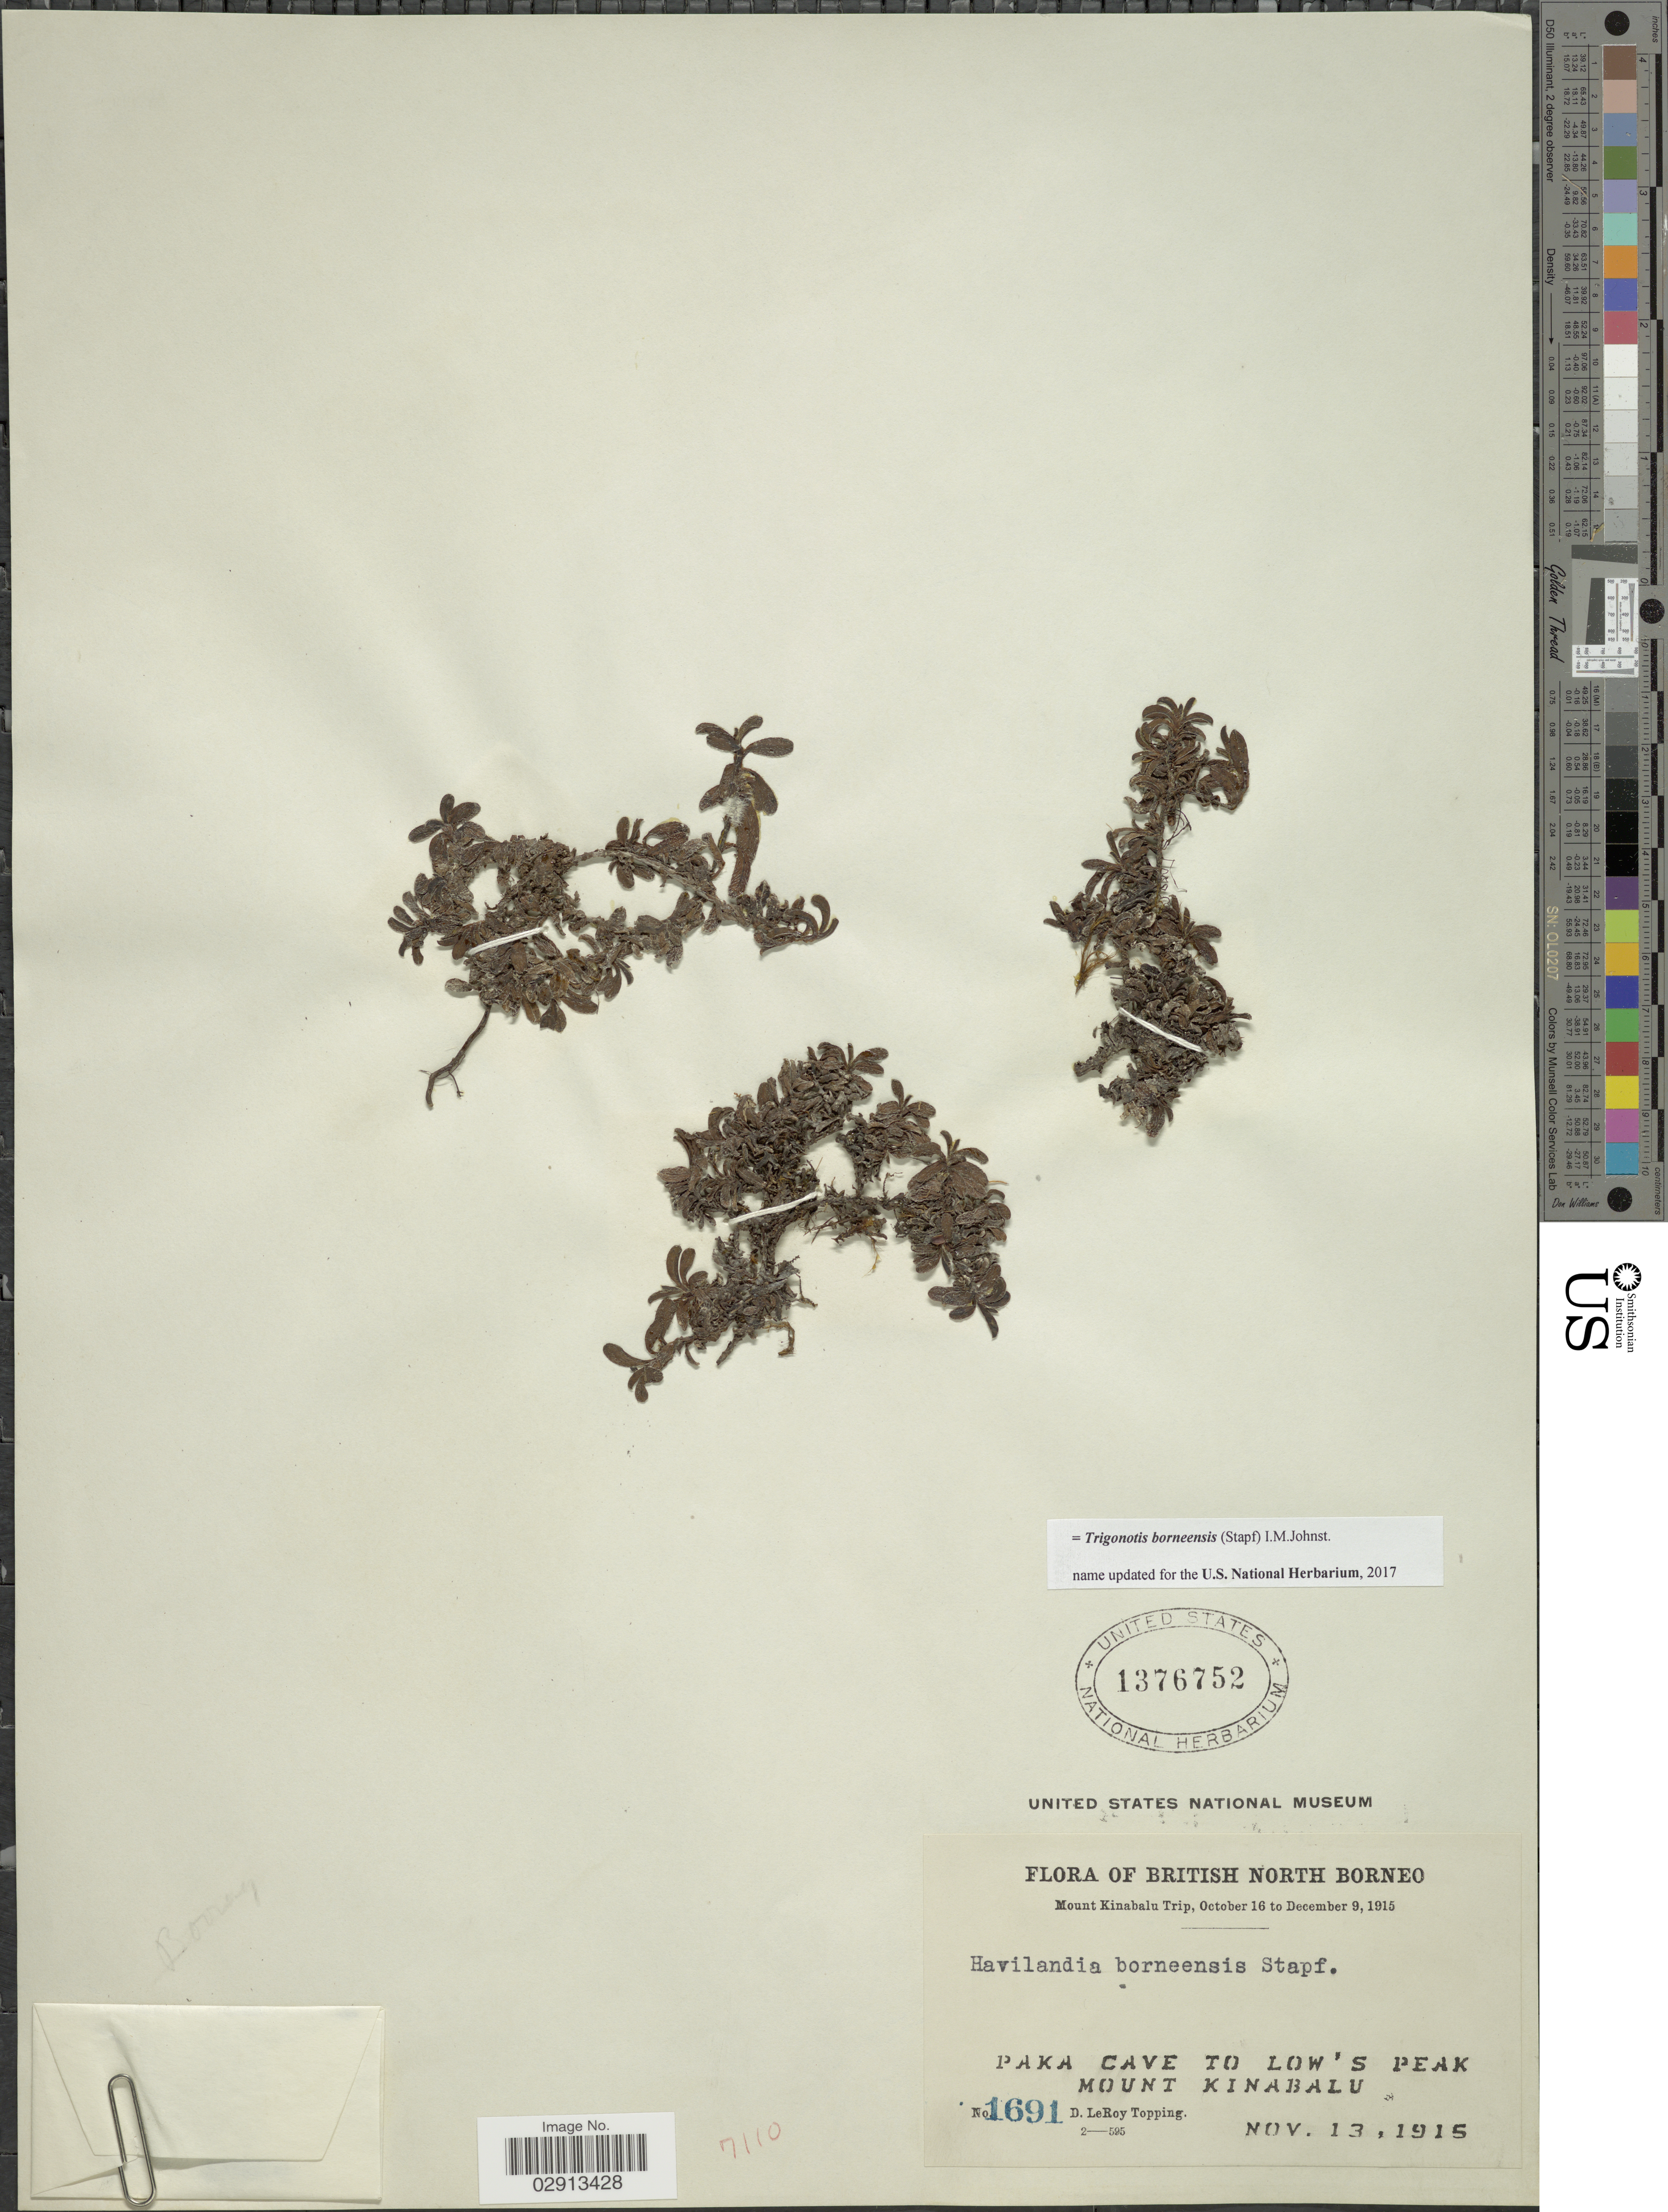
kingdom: Plantae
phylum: Tracheophyta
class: Magnoliopsida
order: Boraginales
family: Boraginaceae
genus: Trigonotis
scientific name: Trigonotis borneensis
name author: (Stapf) I.M. Johnst.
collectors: D. L. Topping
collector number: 1691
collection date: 1915-11-13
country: Malaysia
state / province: Sabah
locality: British North Borneo. Paka Cave to Low's Peak. Mount Kinabalu.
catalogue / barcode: US 1376752